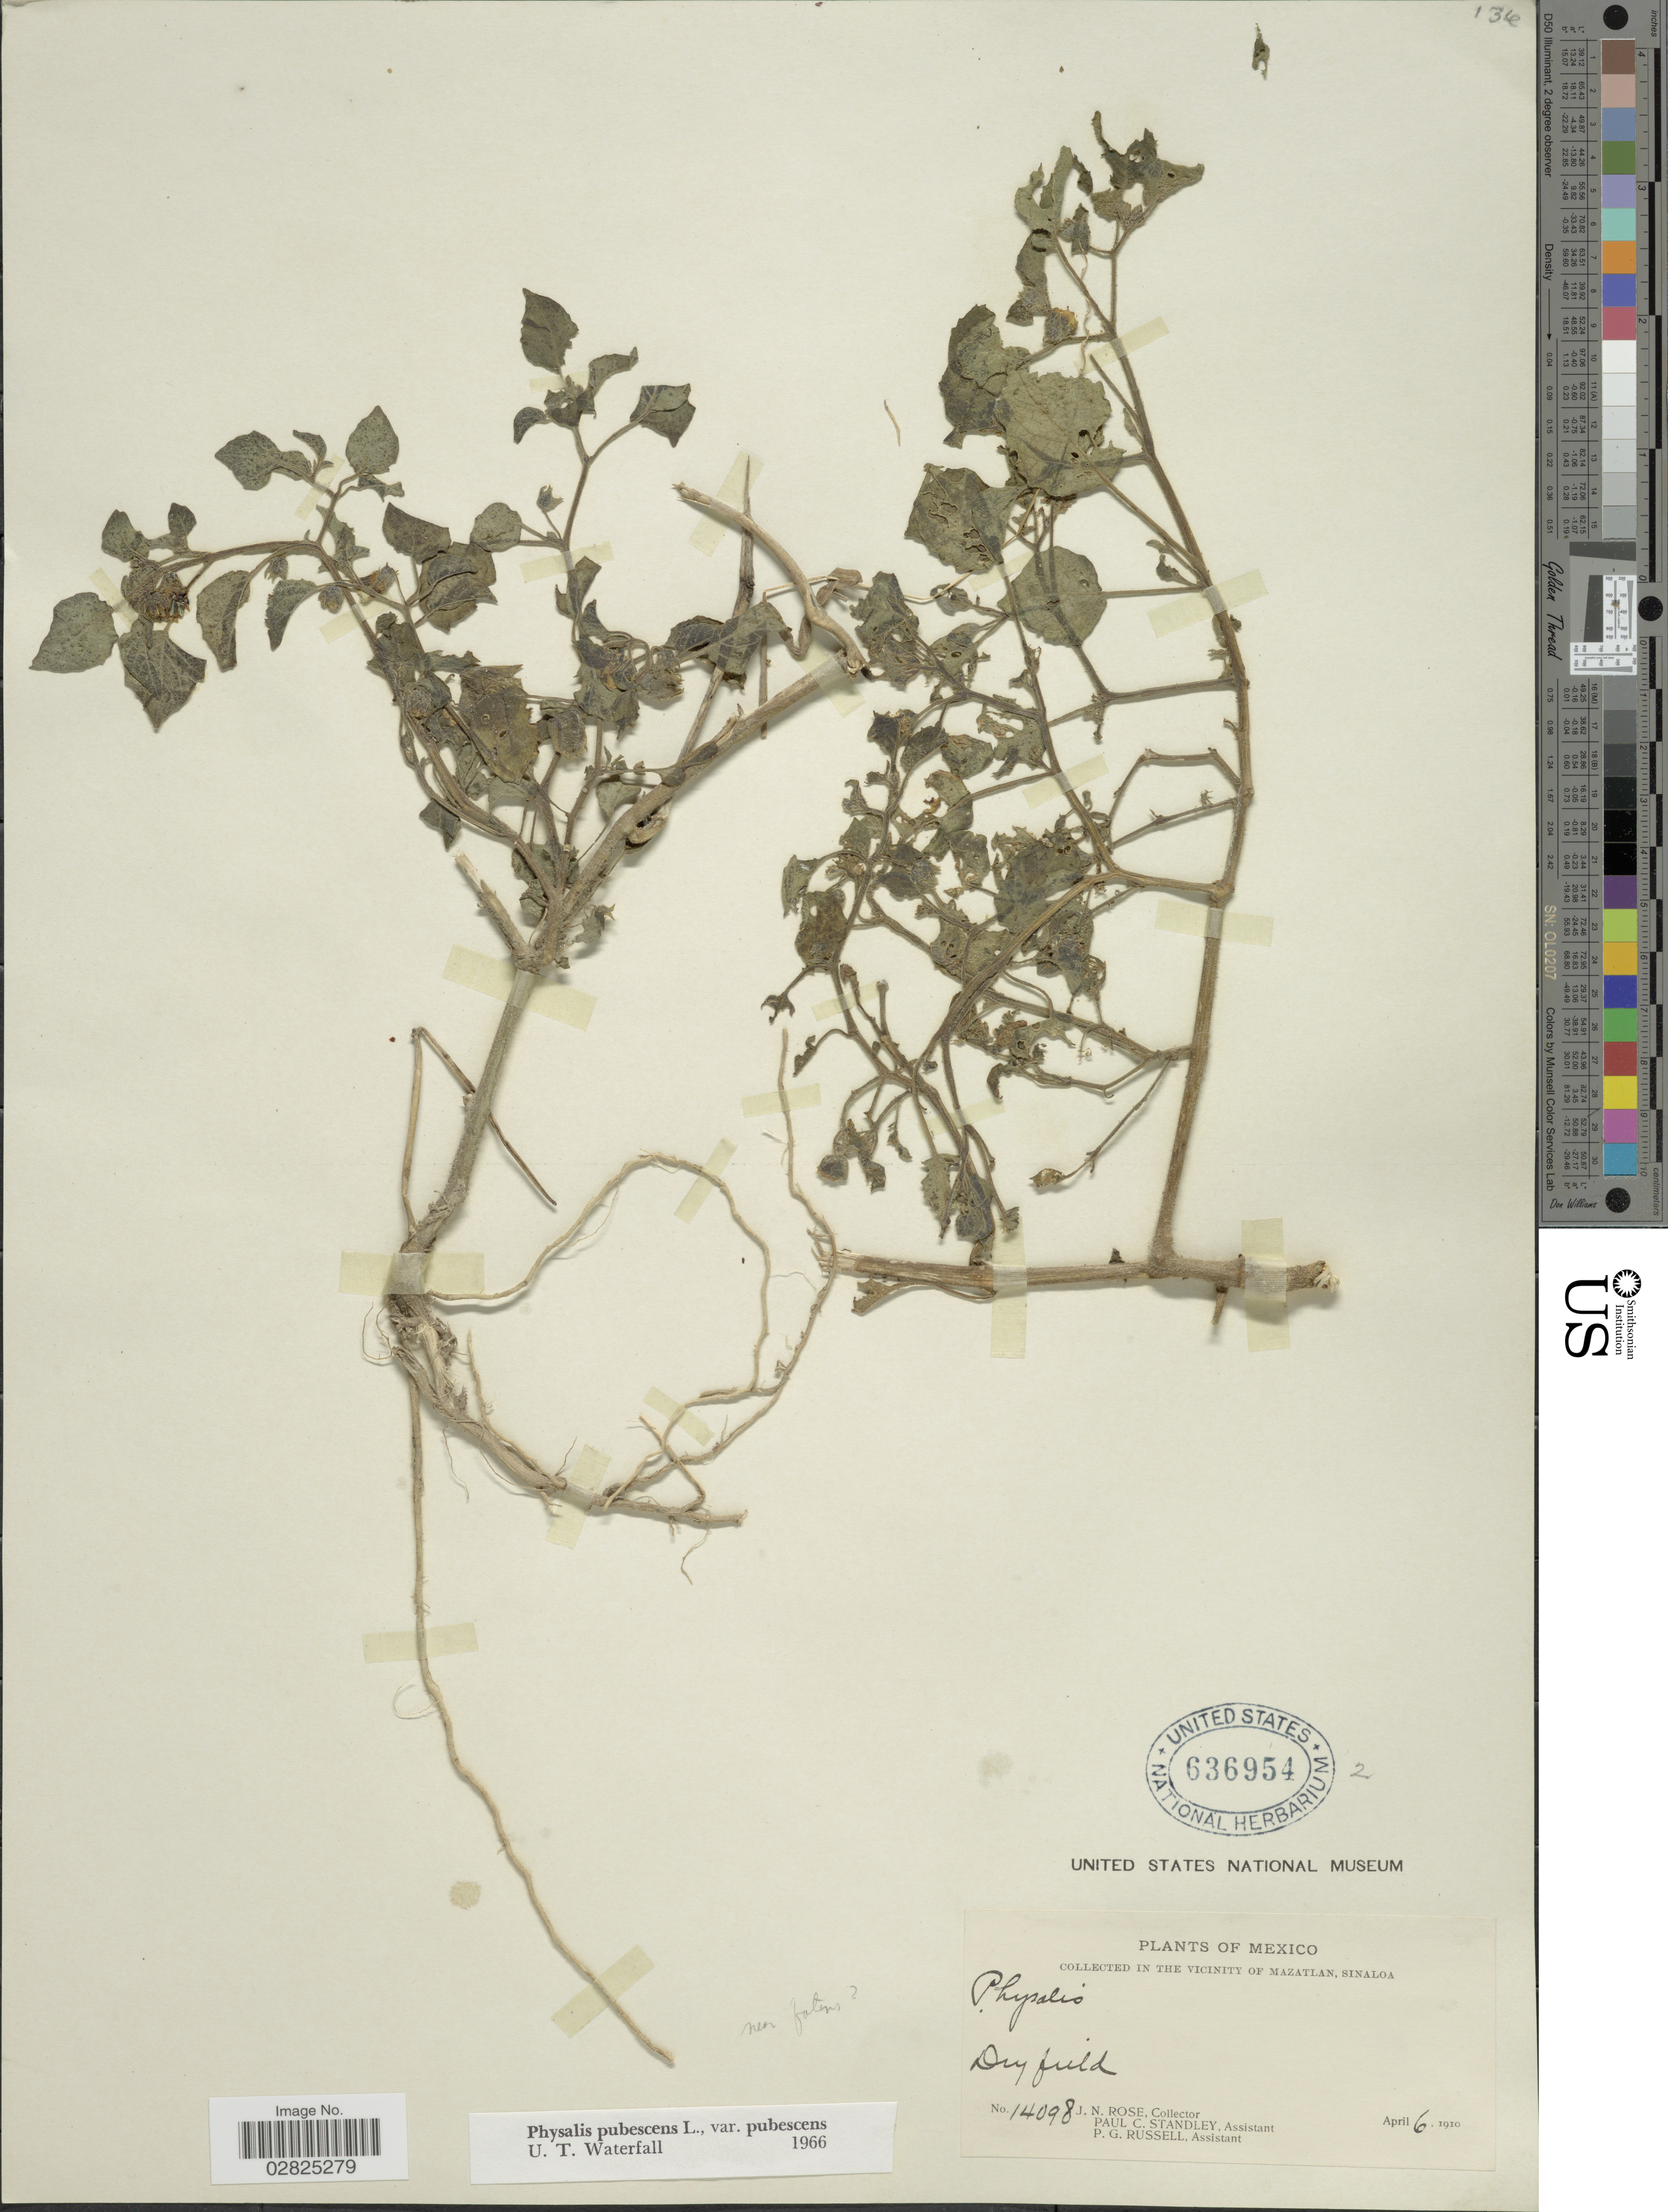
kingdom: Plantae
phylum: Tracheophyta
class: Magnoliopsida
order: Solanales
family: Solanaceae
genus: Physalis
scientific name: Physalis pubescens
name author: L.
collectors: J. N. Rose, P. C. Standley & P. G. Russell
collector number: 14098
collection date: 1910-04-06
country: Mexico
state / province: Sinaloa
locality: In the vicinity of Mazatlan.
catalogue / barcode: US 636954